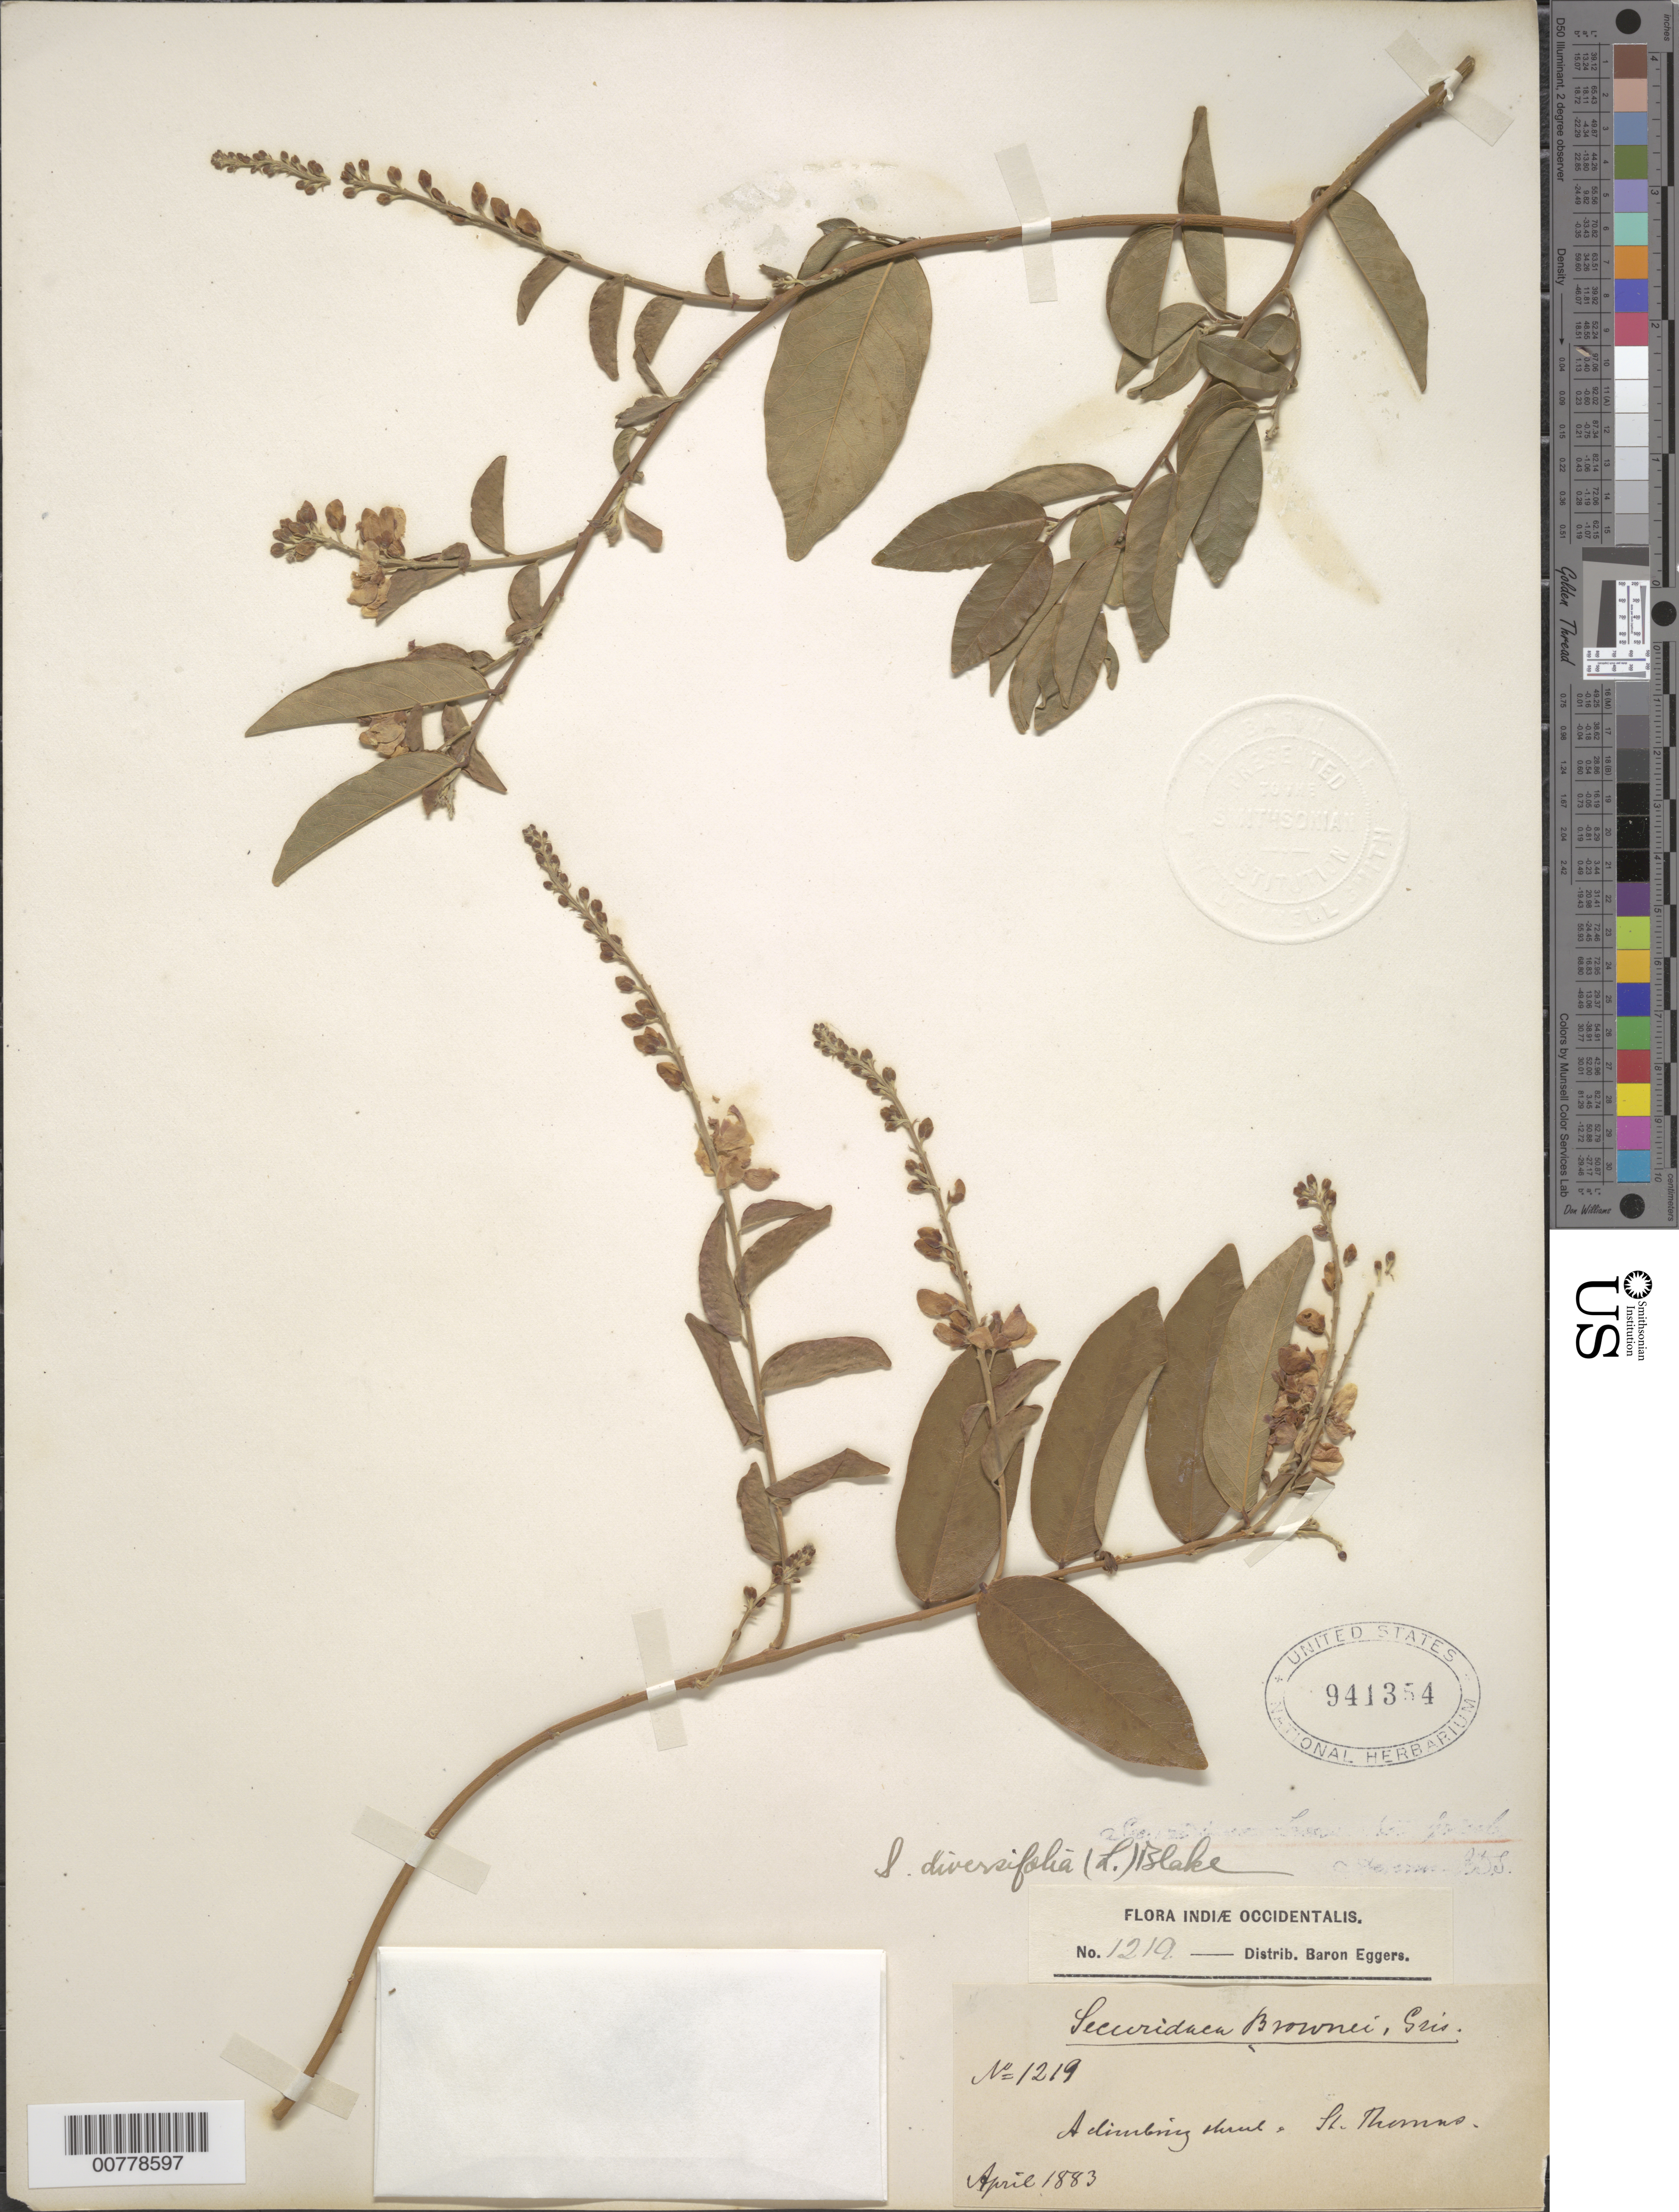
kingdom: Plantae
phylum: Tracheophyta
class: Magnoliopsida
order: Fabales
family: Polygalaceae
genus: Securidaca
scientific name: Securidaca diversifolia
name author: (L.) S.F. Blake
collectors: H. F. A. von Eggers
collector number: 1219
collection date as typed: Apr 1883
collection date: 1883-04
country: U.S. Virgin Islands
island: St. Thomas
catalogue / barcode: US 941354